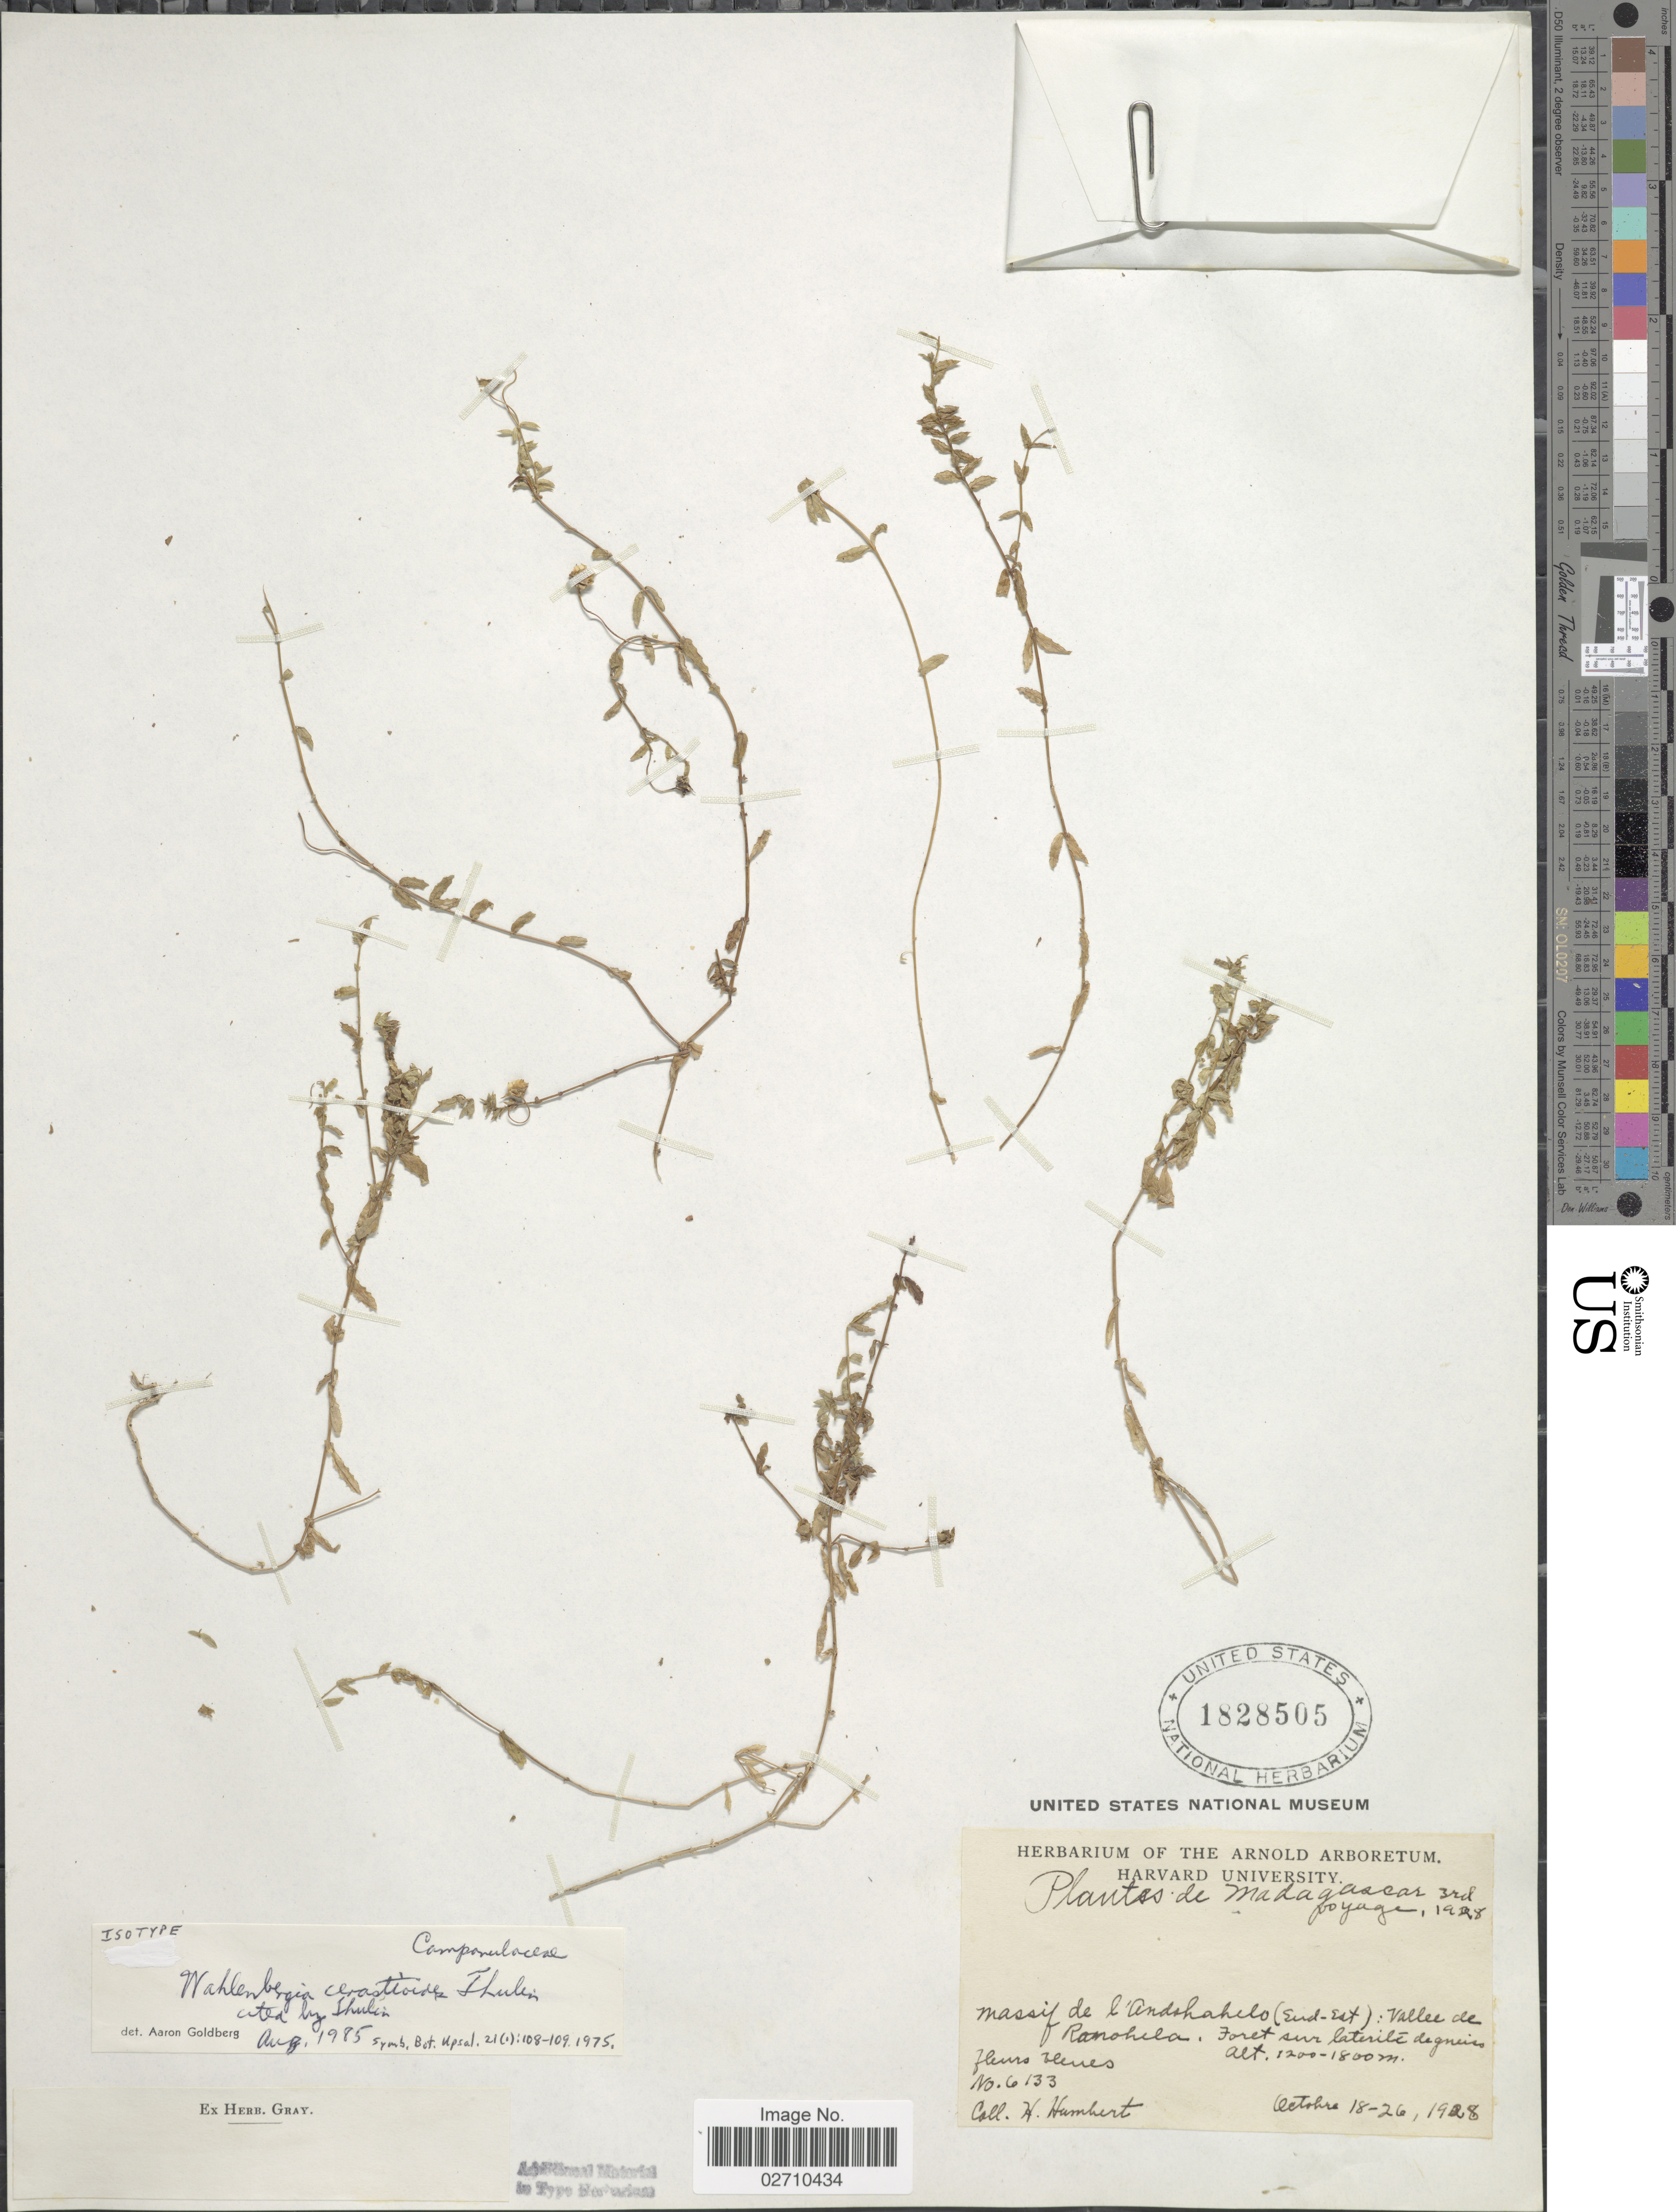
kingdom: Plantae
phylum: Tracheophyta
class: Magnoliopsida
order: Asterales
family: Campanulaceae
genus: Wahlenbergia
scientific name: Wahlenbergia cerastioides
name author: Thulin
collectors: H. Humbert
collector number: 6133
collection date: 1928-10-18/1928-10-26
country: Madagascar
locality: Massif de l'Andshahelo (Ens-Est): Vallee de Ranohela.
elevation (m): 1200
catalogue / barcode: US 1828505